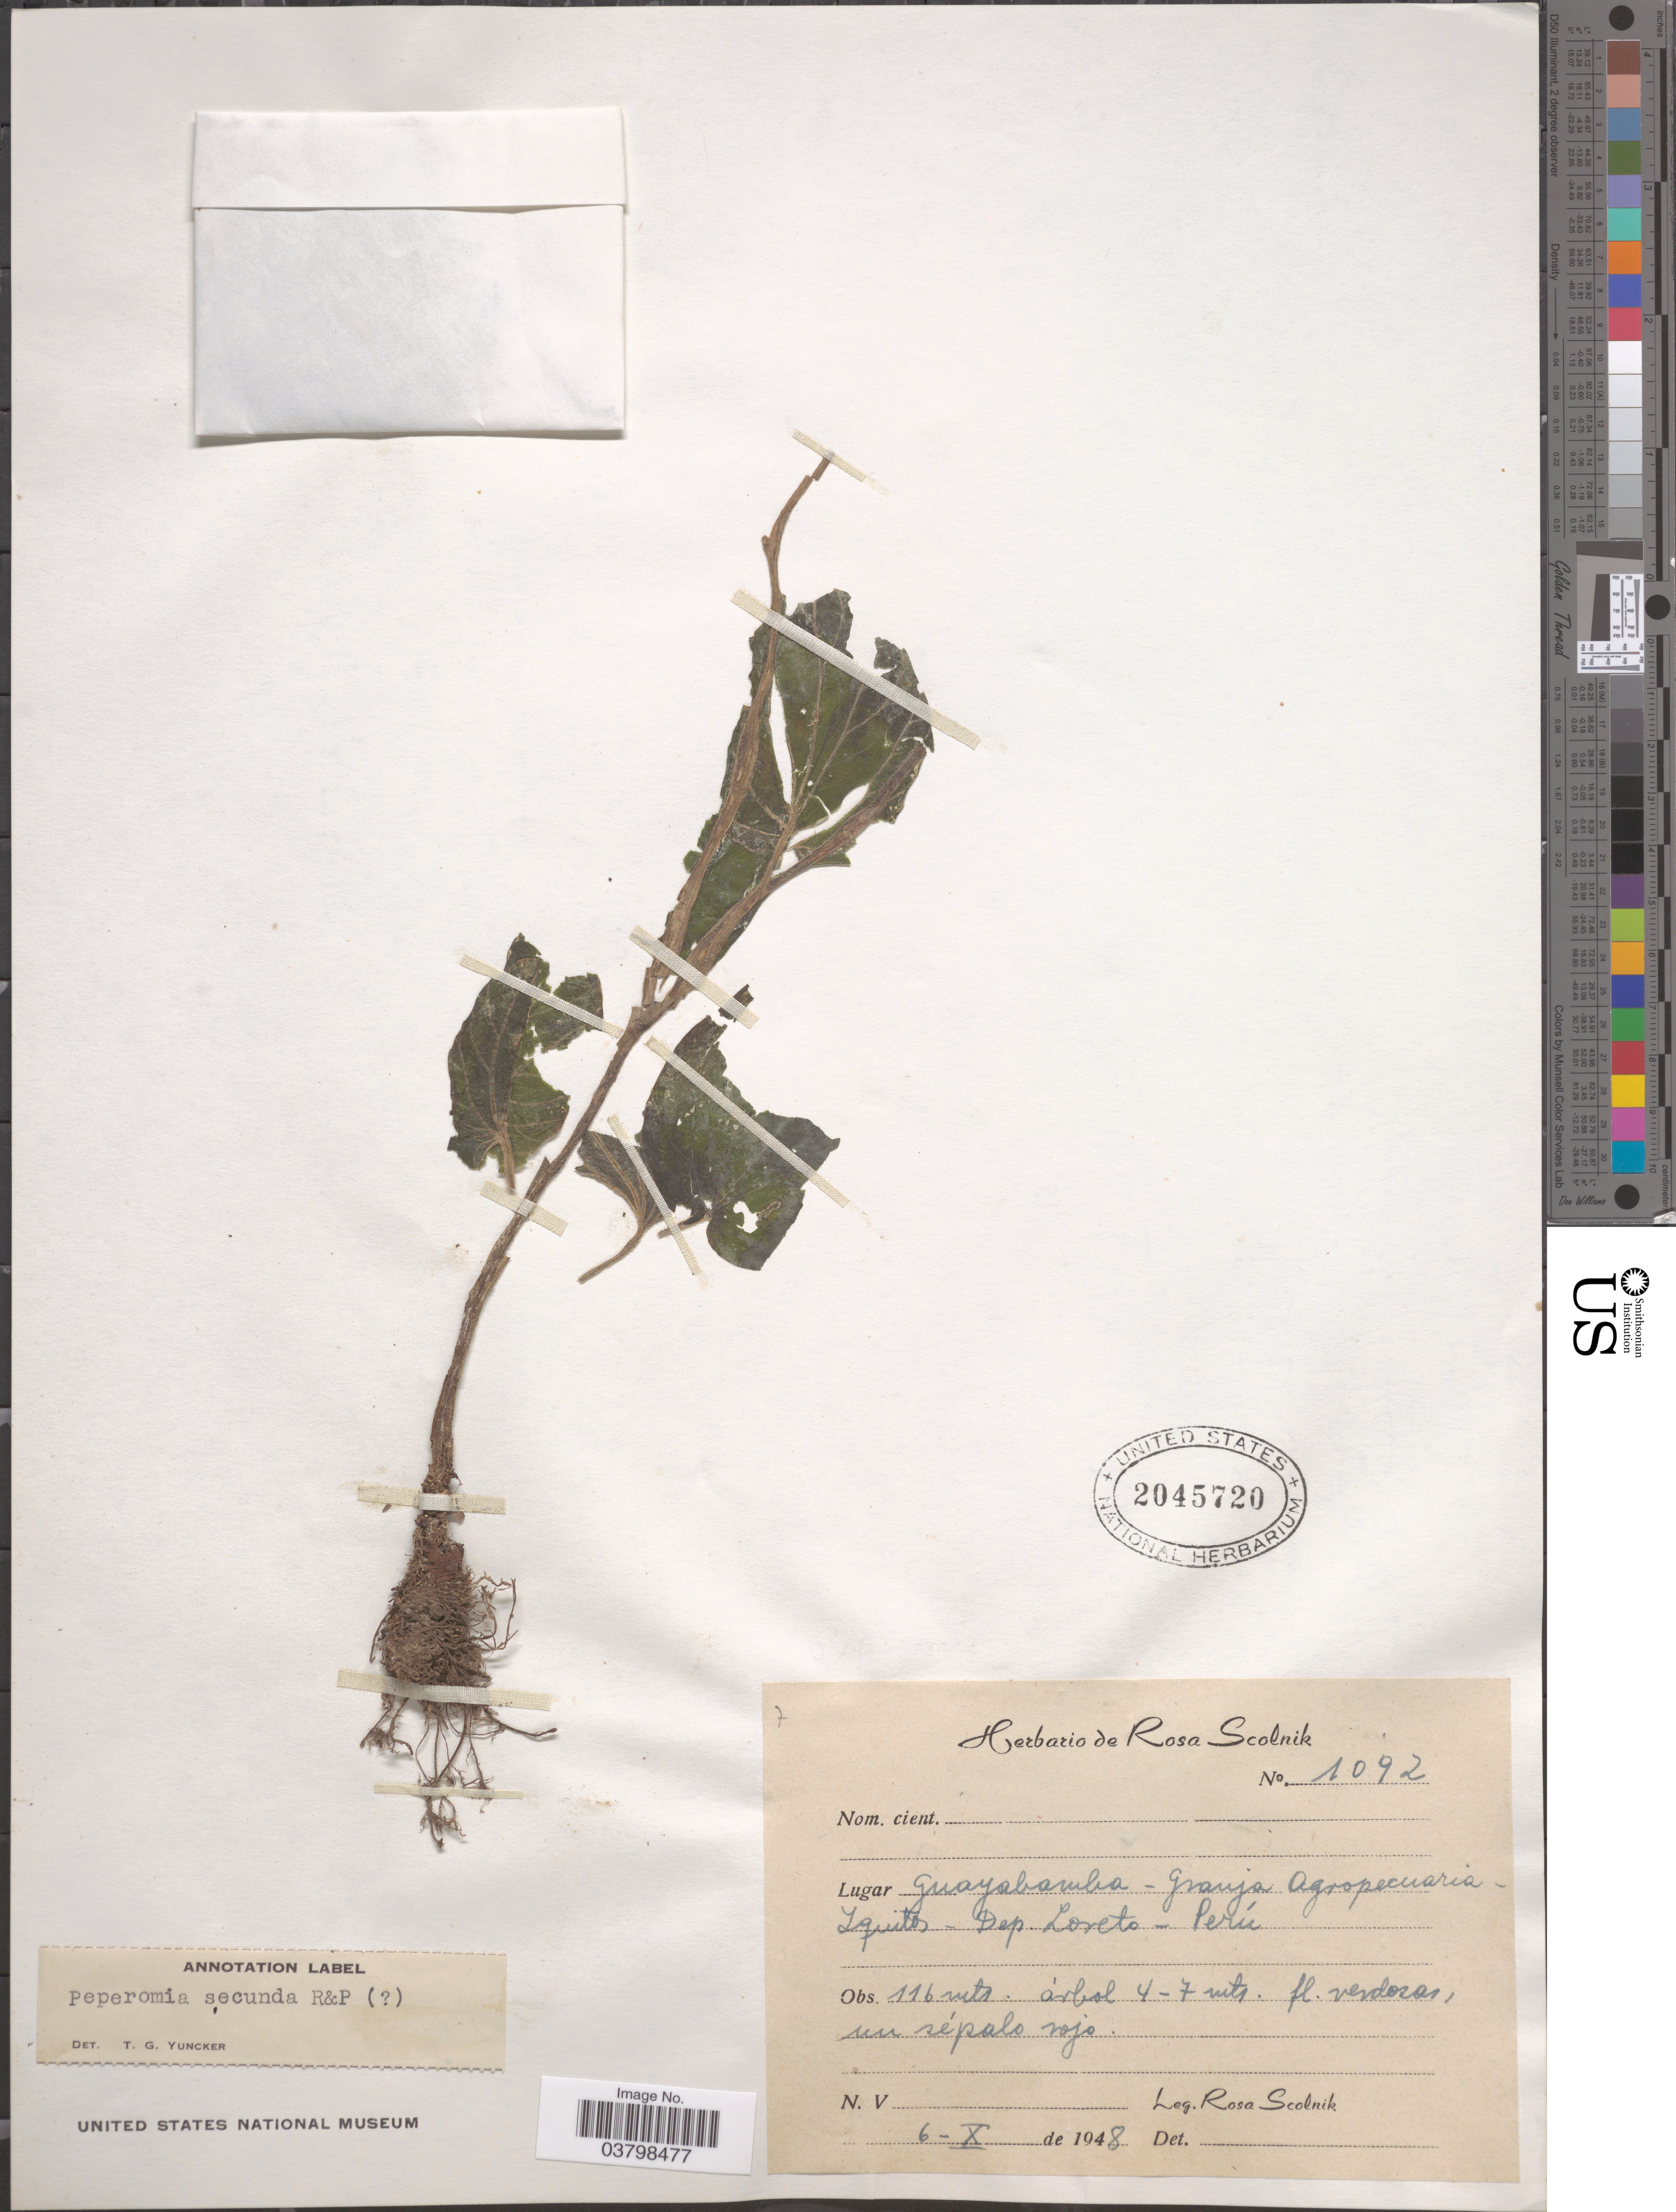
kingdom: Plantae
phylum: Tracheophyta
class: Magnoliopsida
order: Piperales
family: Piperaceae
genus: Peperomia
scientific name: Peperomia secunda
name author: Ruiz & Pav.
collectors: R. Scolnik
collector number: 1092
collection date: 1948-10-06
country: Peru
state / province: Loreto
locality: Guayabamba - Granja Agropecuaria - Iquitos - Dep. Loreto.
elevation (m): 116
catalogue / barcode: US 2045720